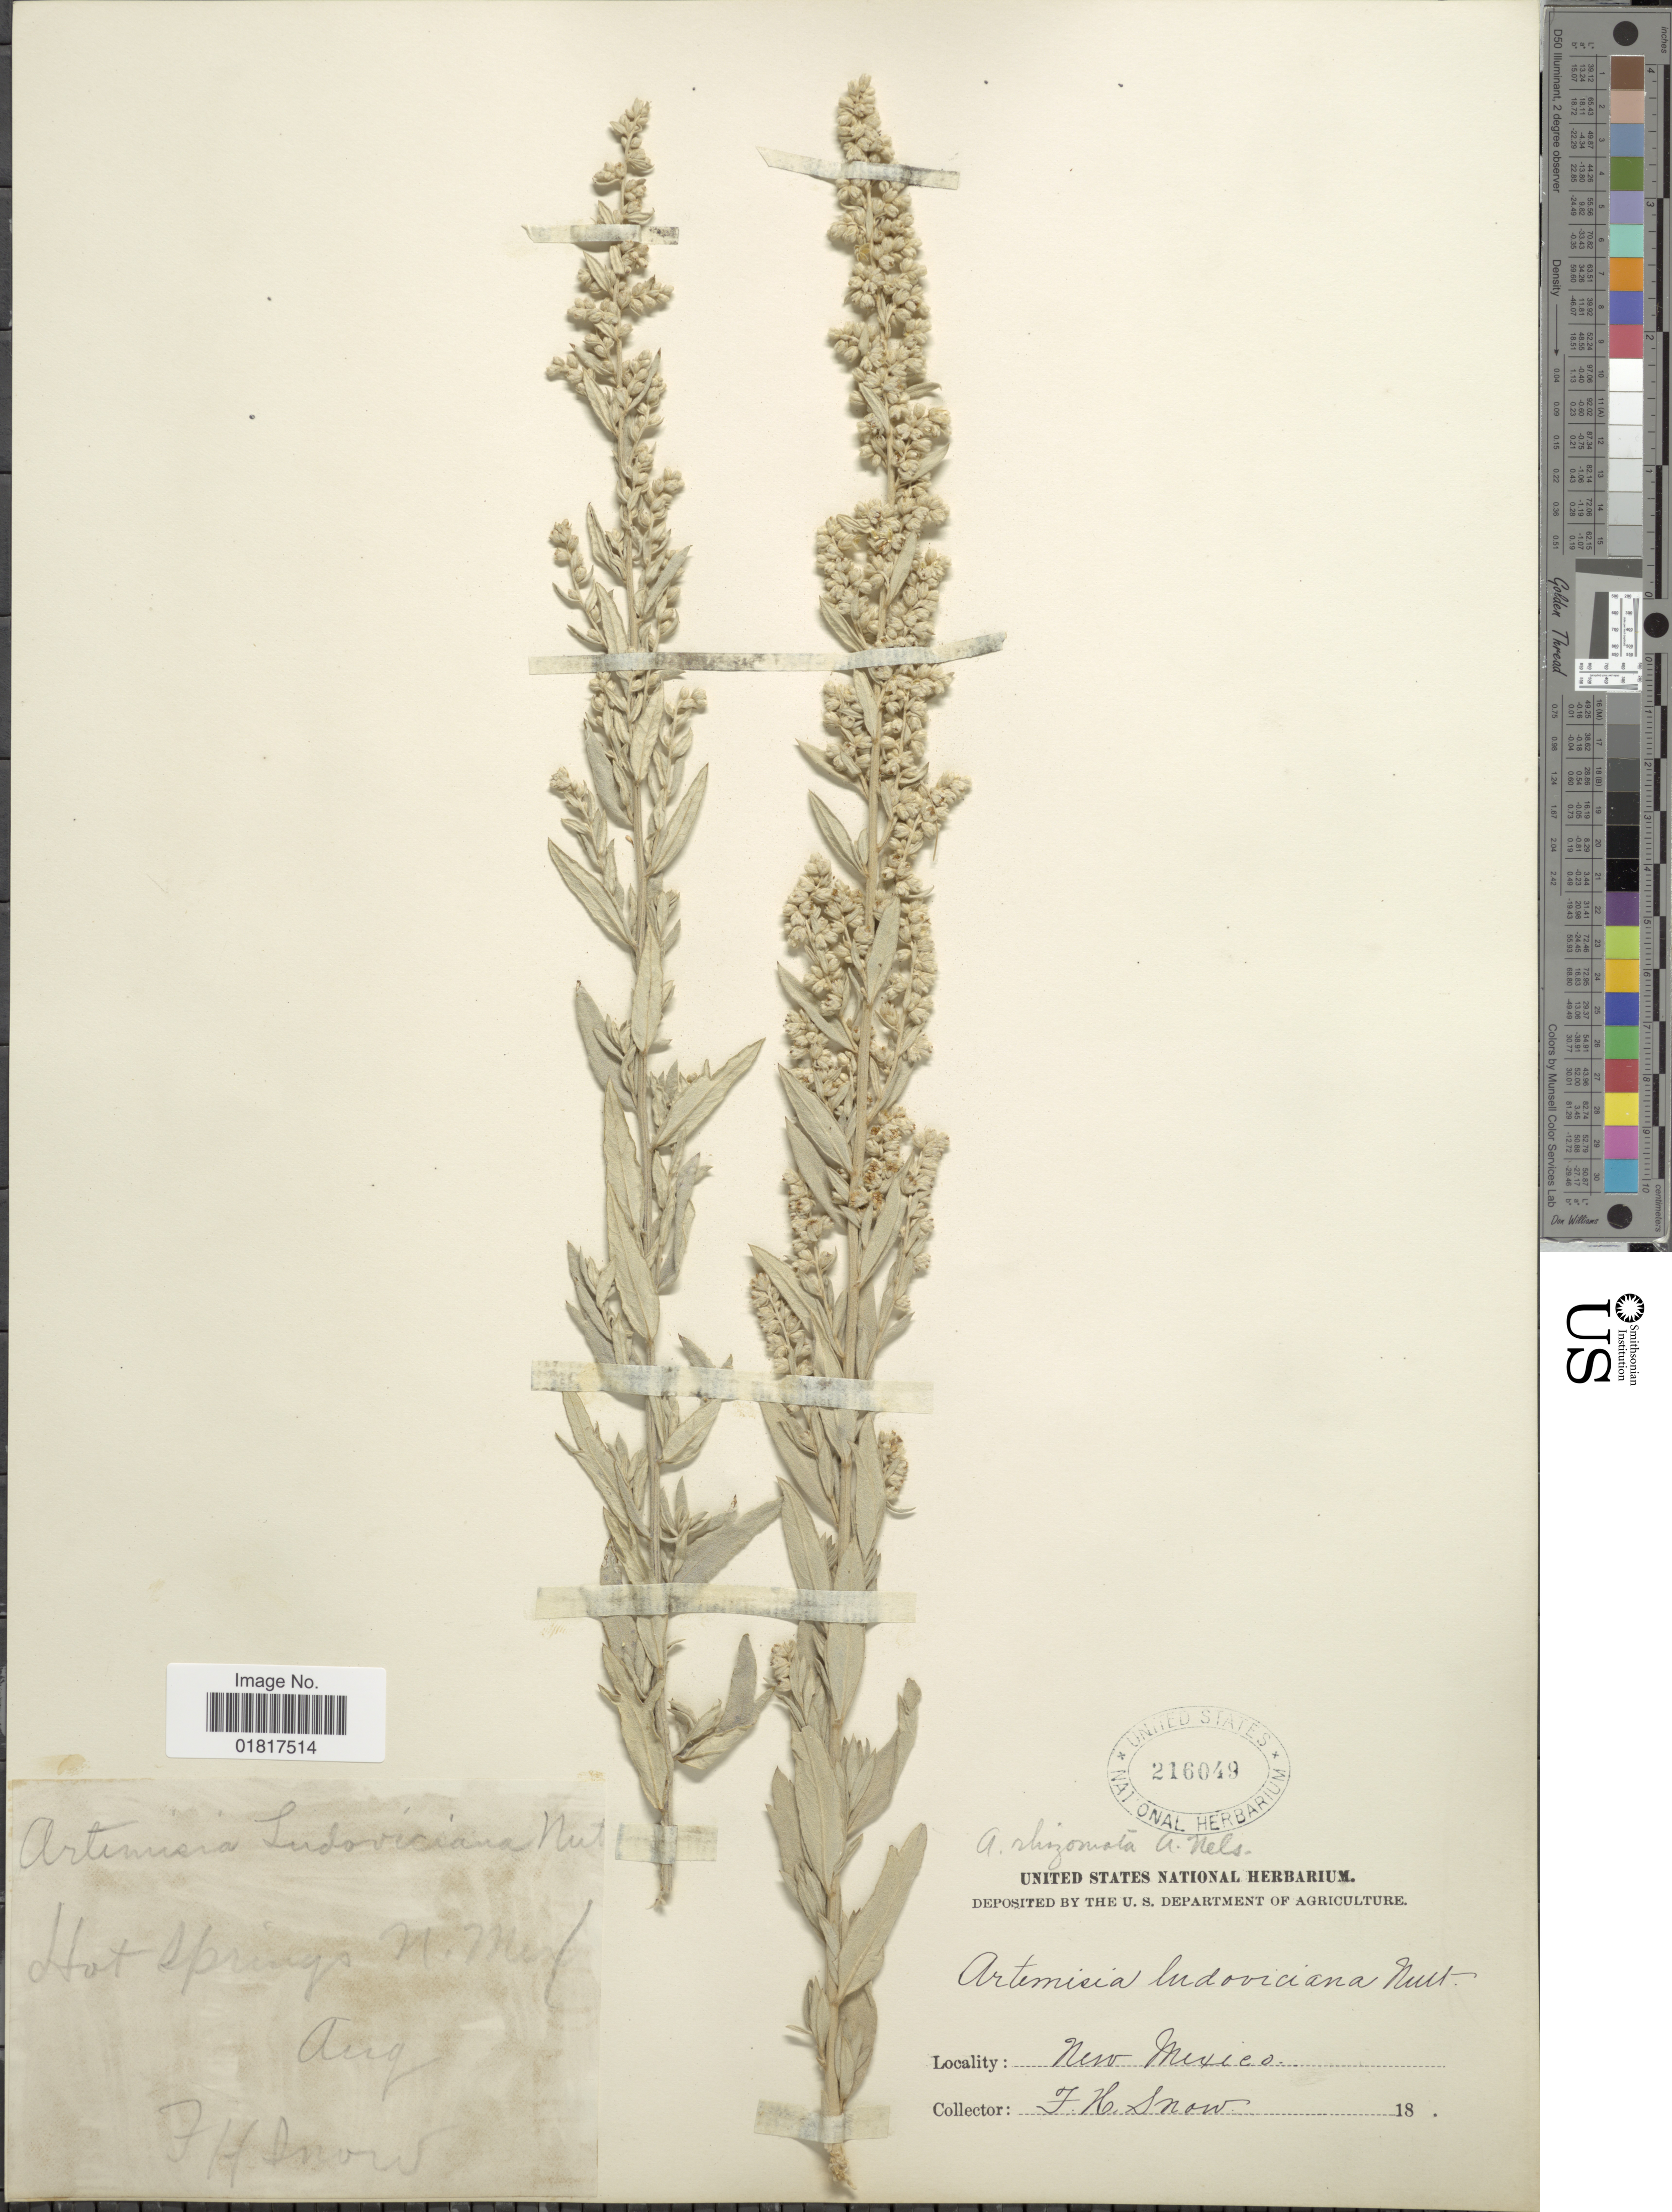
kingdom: Plantae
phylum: Tracheophyta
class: Magnoliopsida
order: Asterales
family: Asteraceae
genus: Artemisia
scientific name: Artemisia sp.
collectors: F. H. Snow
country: United States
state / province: New Mexico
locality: Hot Springs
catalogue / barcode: US 216049